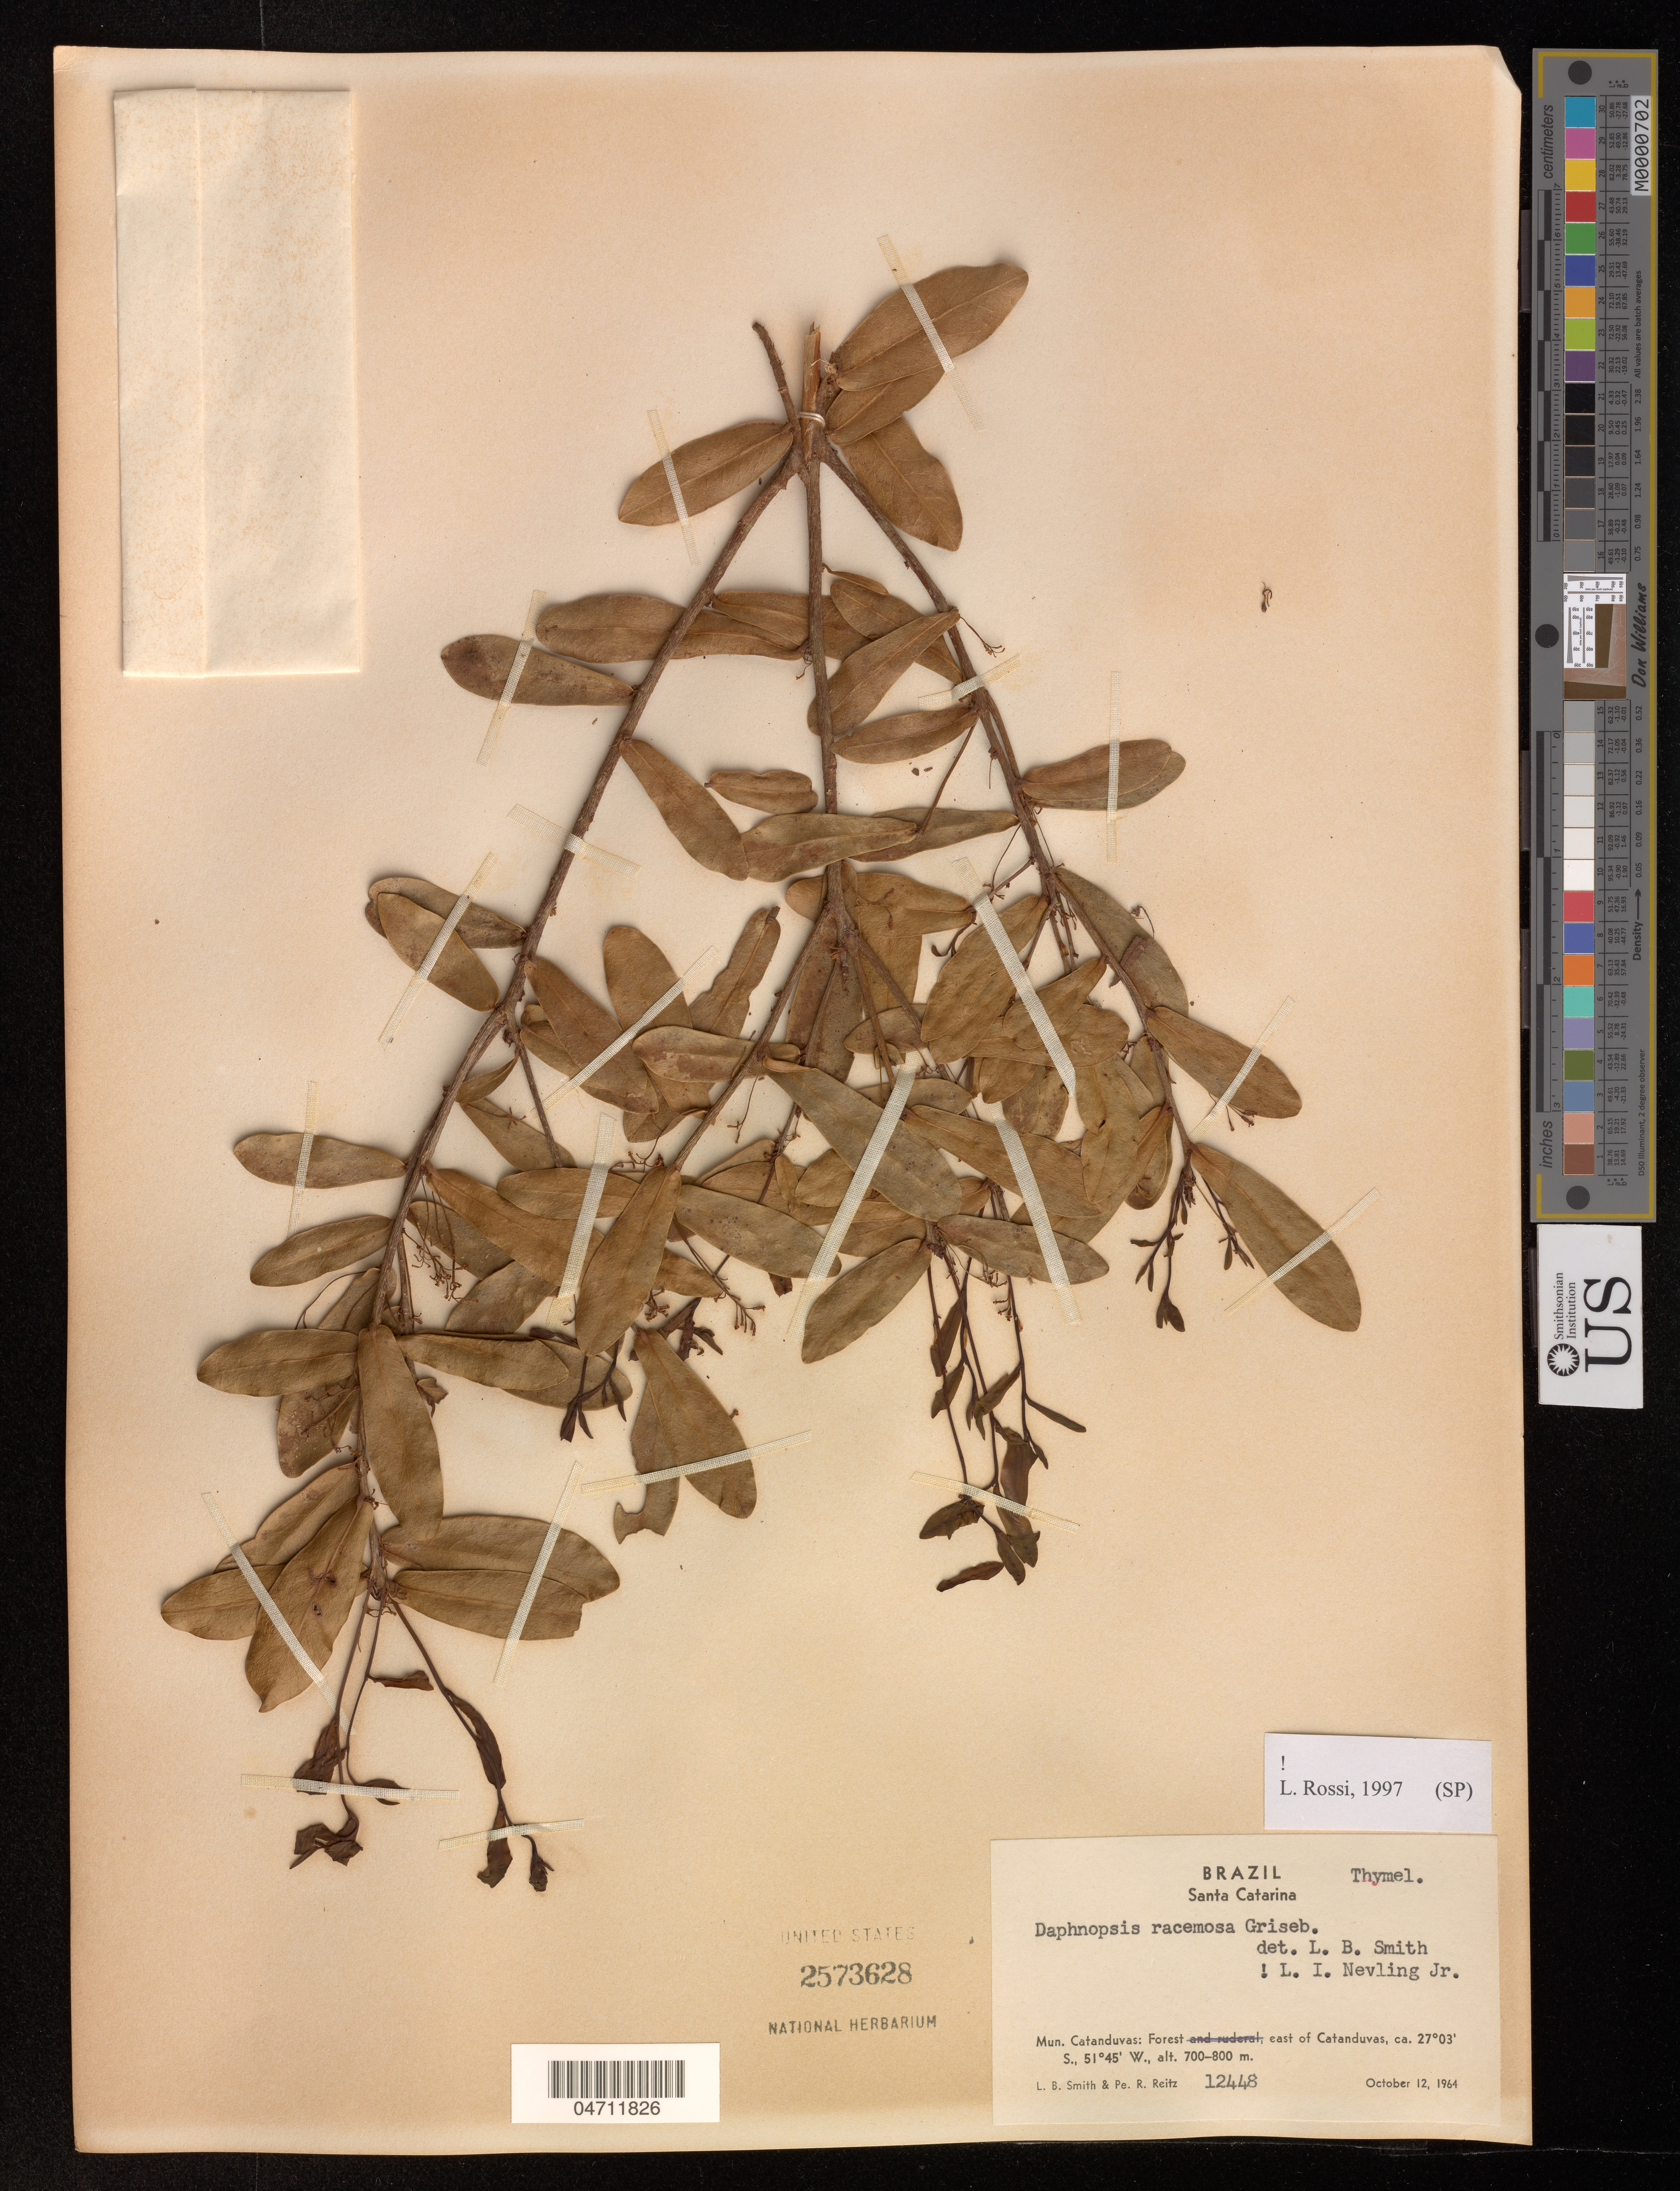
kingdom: Plantae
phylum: Tracheophyta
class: Magnoliopsida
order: Malvales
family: Thymelaeaceae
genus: Daphnopsis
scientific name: Daphnopsis racemosa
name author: Griseb.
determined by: Rossi, L.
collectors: L. Smith & R. Reitz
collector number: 12448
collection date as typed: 12 Oct 1964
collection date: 1964-10-12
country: Brazil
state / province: Santa Catarina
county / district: Catanduvas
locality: Forest E of Catanduvas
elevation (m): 700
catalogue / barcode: US 2573628